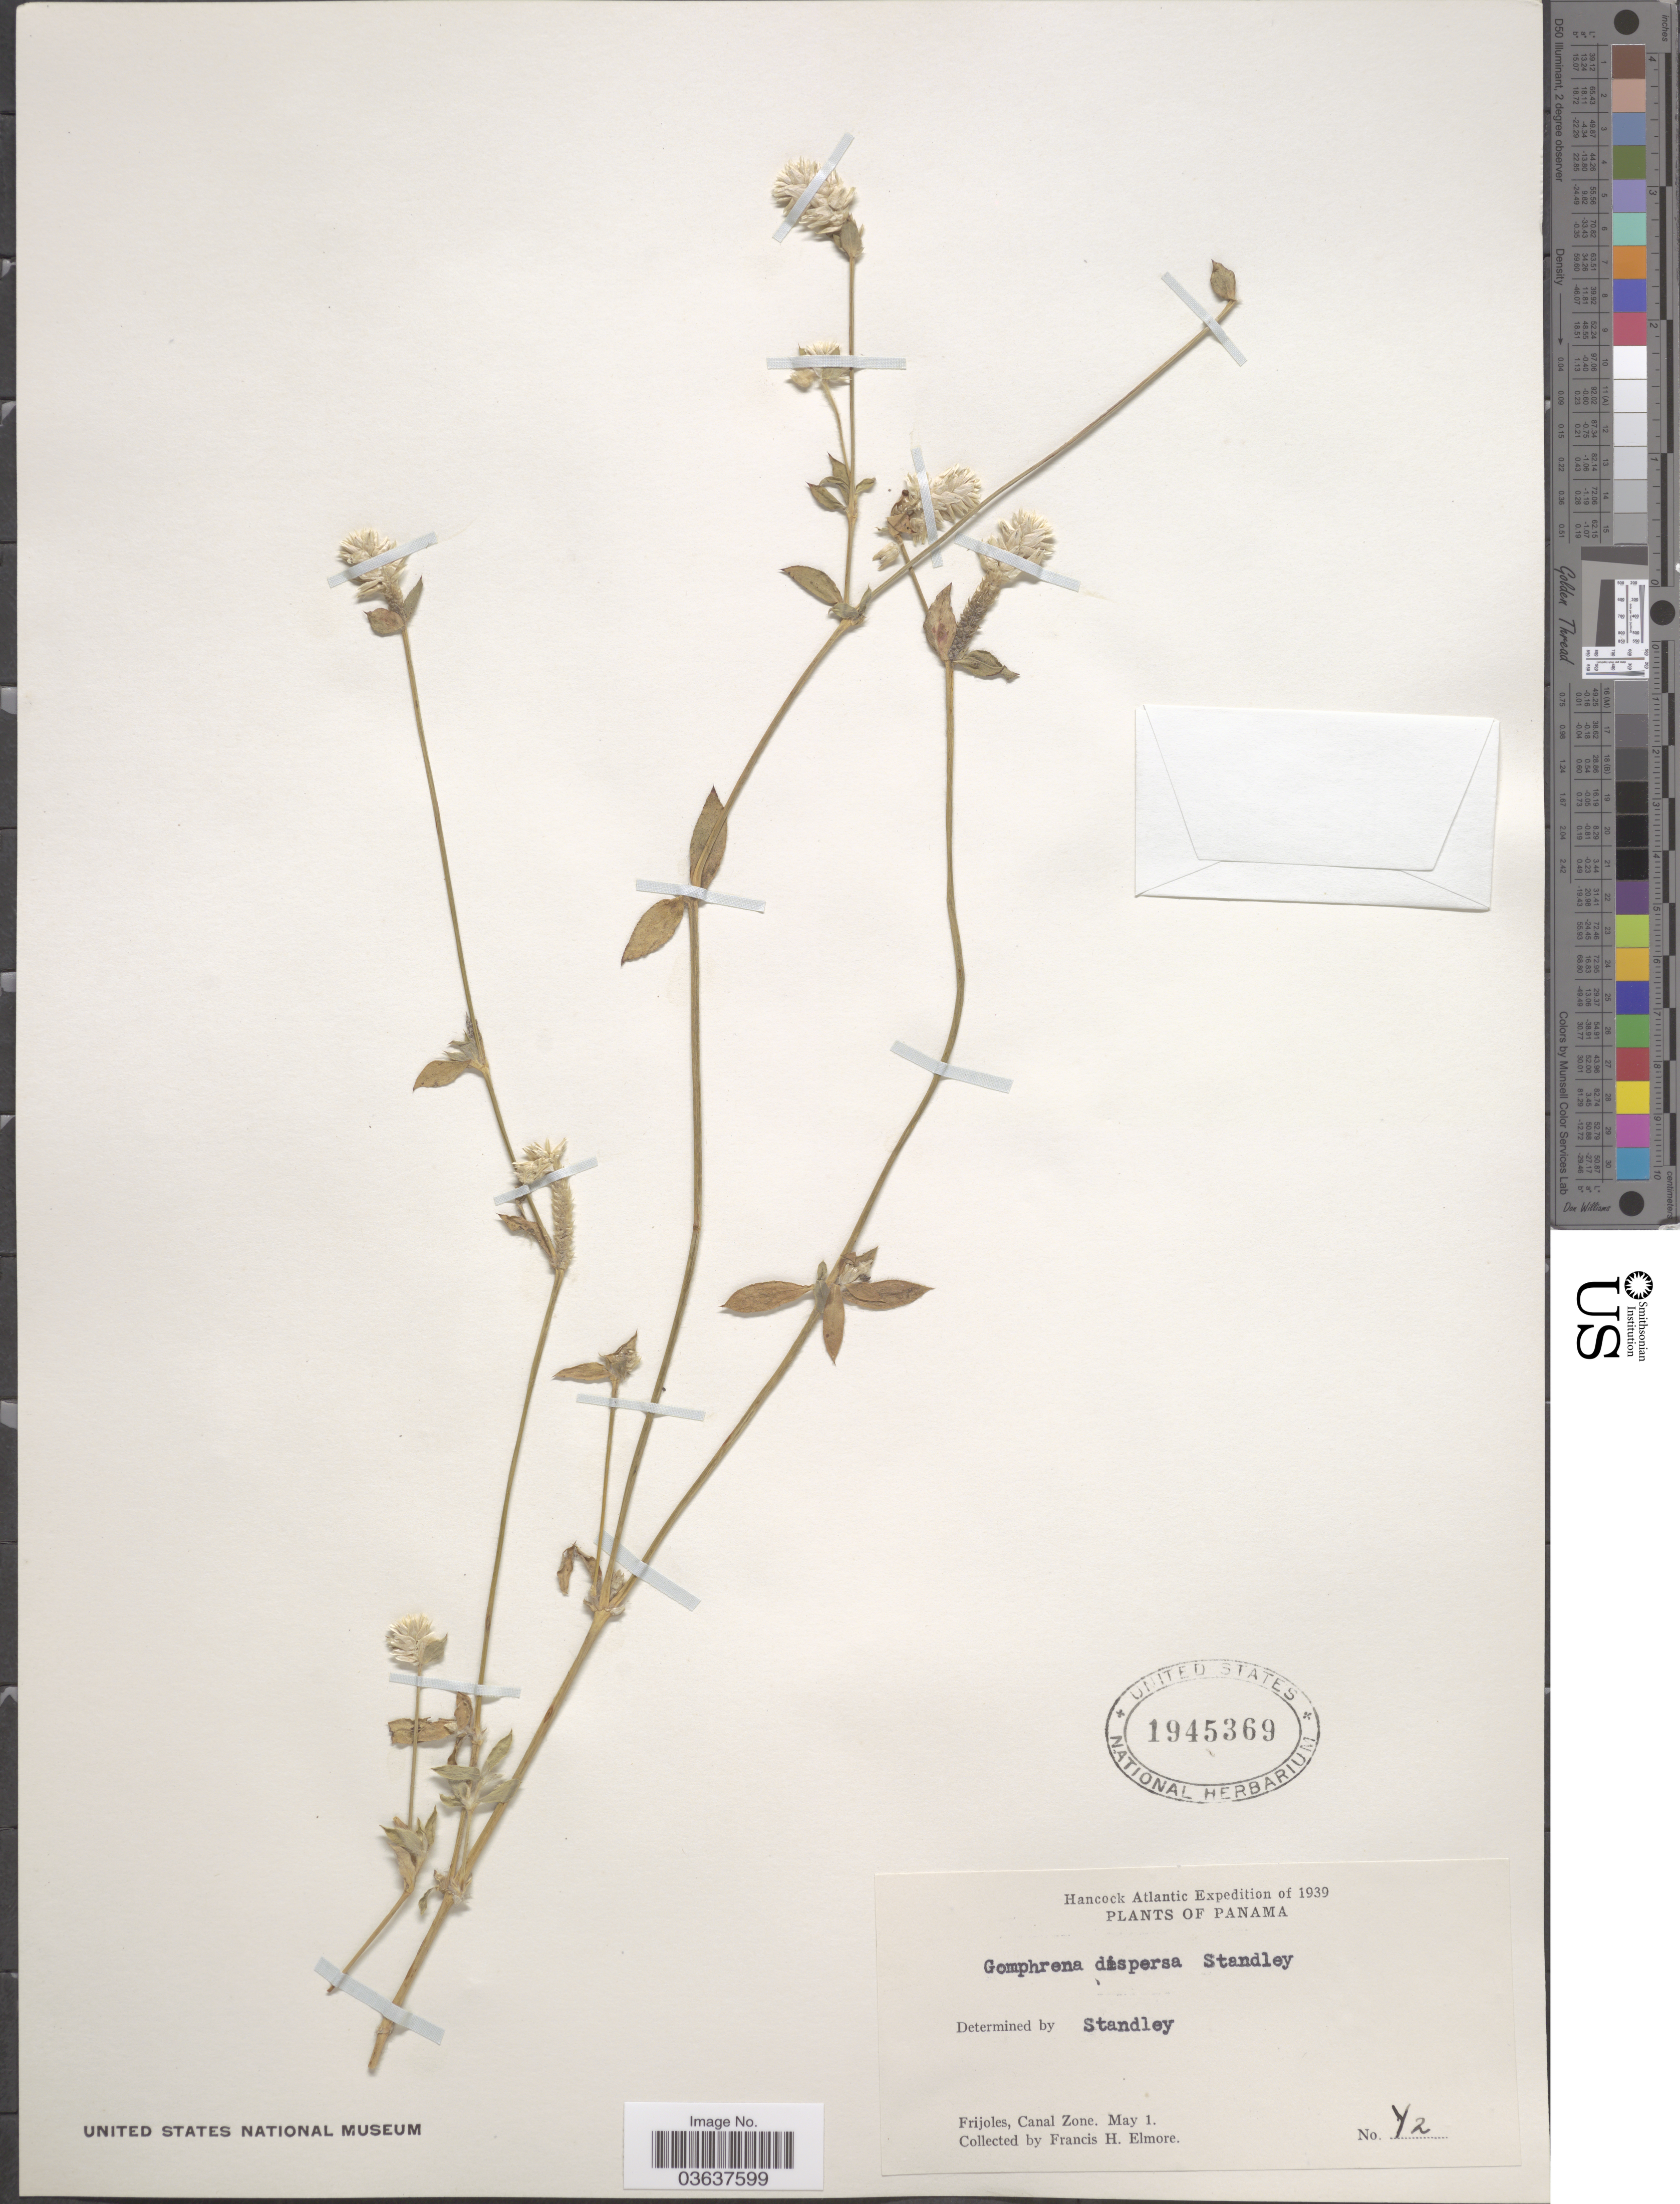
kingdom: Plantae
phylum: Tracheophyta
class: Magnoliopsida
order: Caryophyllales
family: Amaranthaceae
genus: Gomphrena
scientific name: Gomphrena dispersa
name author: Standl.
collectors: F. H. Elmore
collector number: Y2*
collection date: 1939-05-01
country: Panama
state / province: Colón / Panamá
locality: Atlantic. Frijoles, Canal Zone.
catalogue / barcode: US 1945369